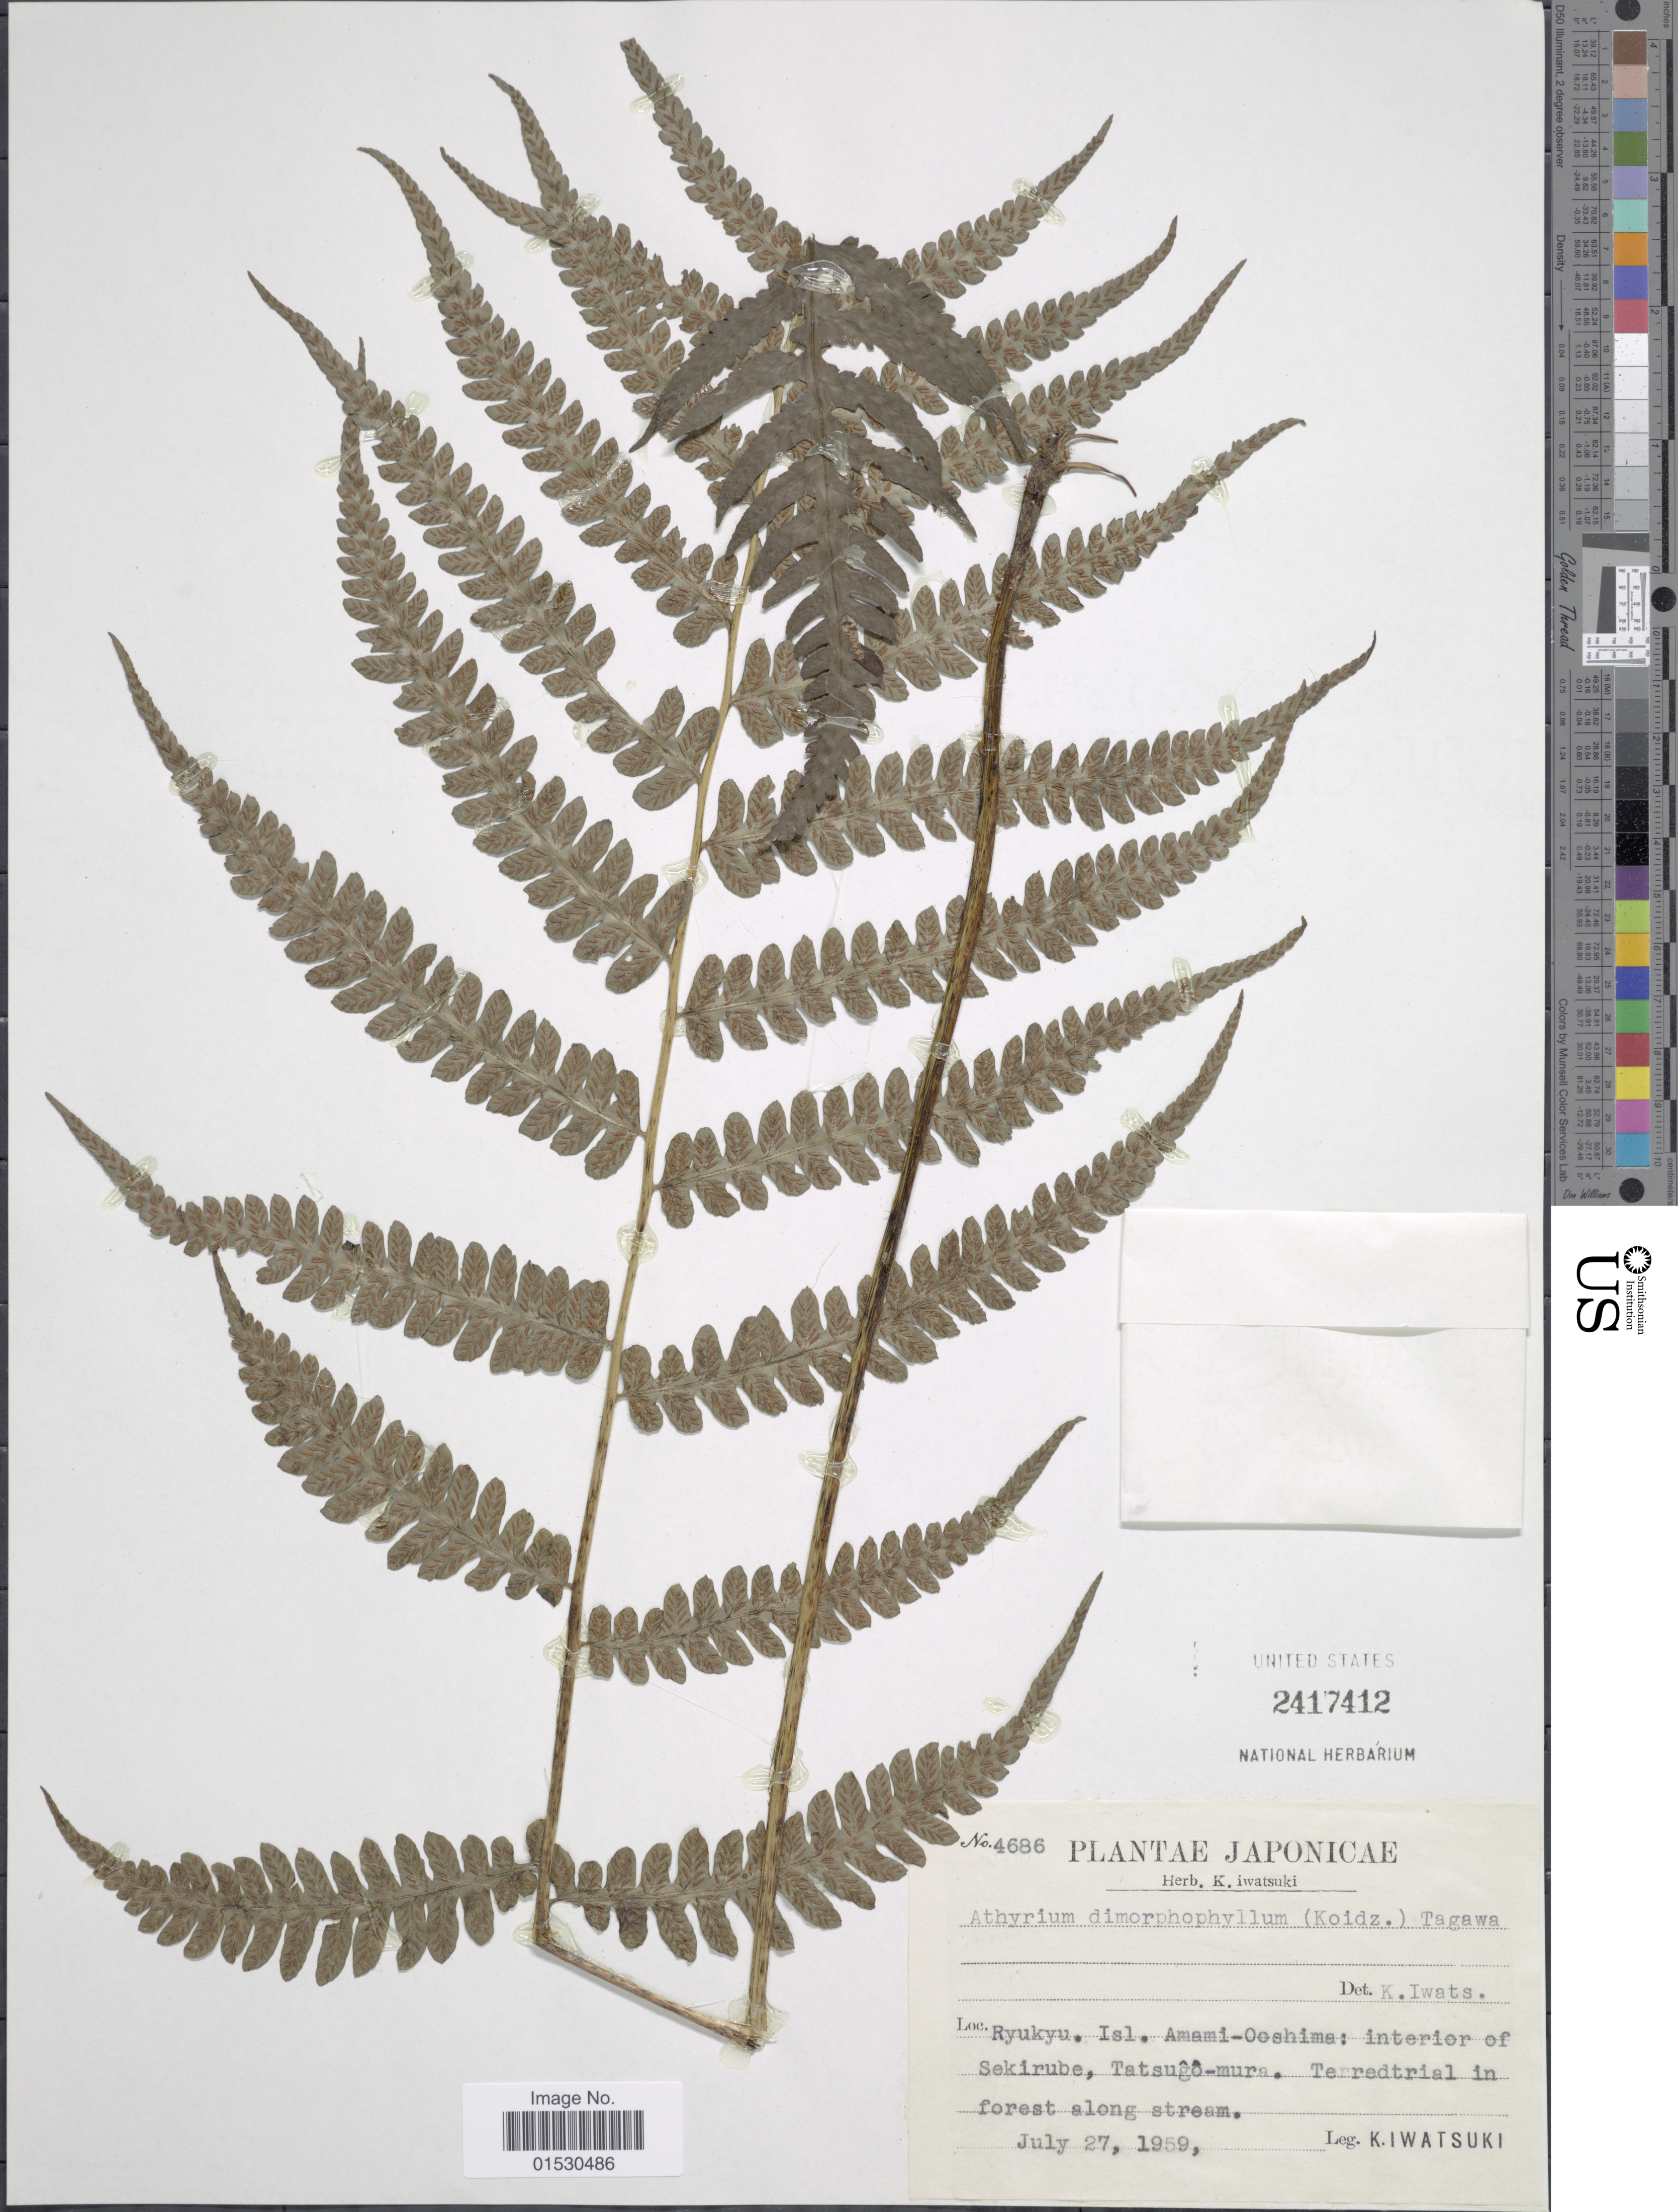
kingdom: Plantae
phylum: Tracheophyta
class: Polypodiopsida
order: Polypodiales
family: Athyriaceae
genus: Athyrium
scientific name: Athyrium dimicrophyllum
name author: (Koidz.) Tagawa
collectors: K. Iwatsuki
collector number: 4686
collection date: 1959-07-27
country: Japan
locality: Ryukyu. Isl. Amami-Ooshima: interior of Sekirube, Tatsugo-mura. Terredtrial in forest along stream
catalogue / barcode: US 2417412